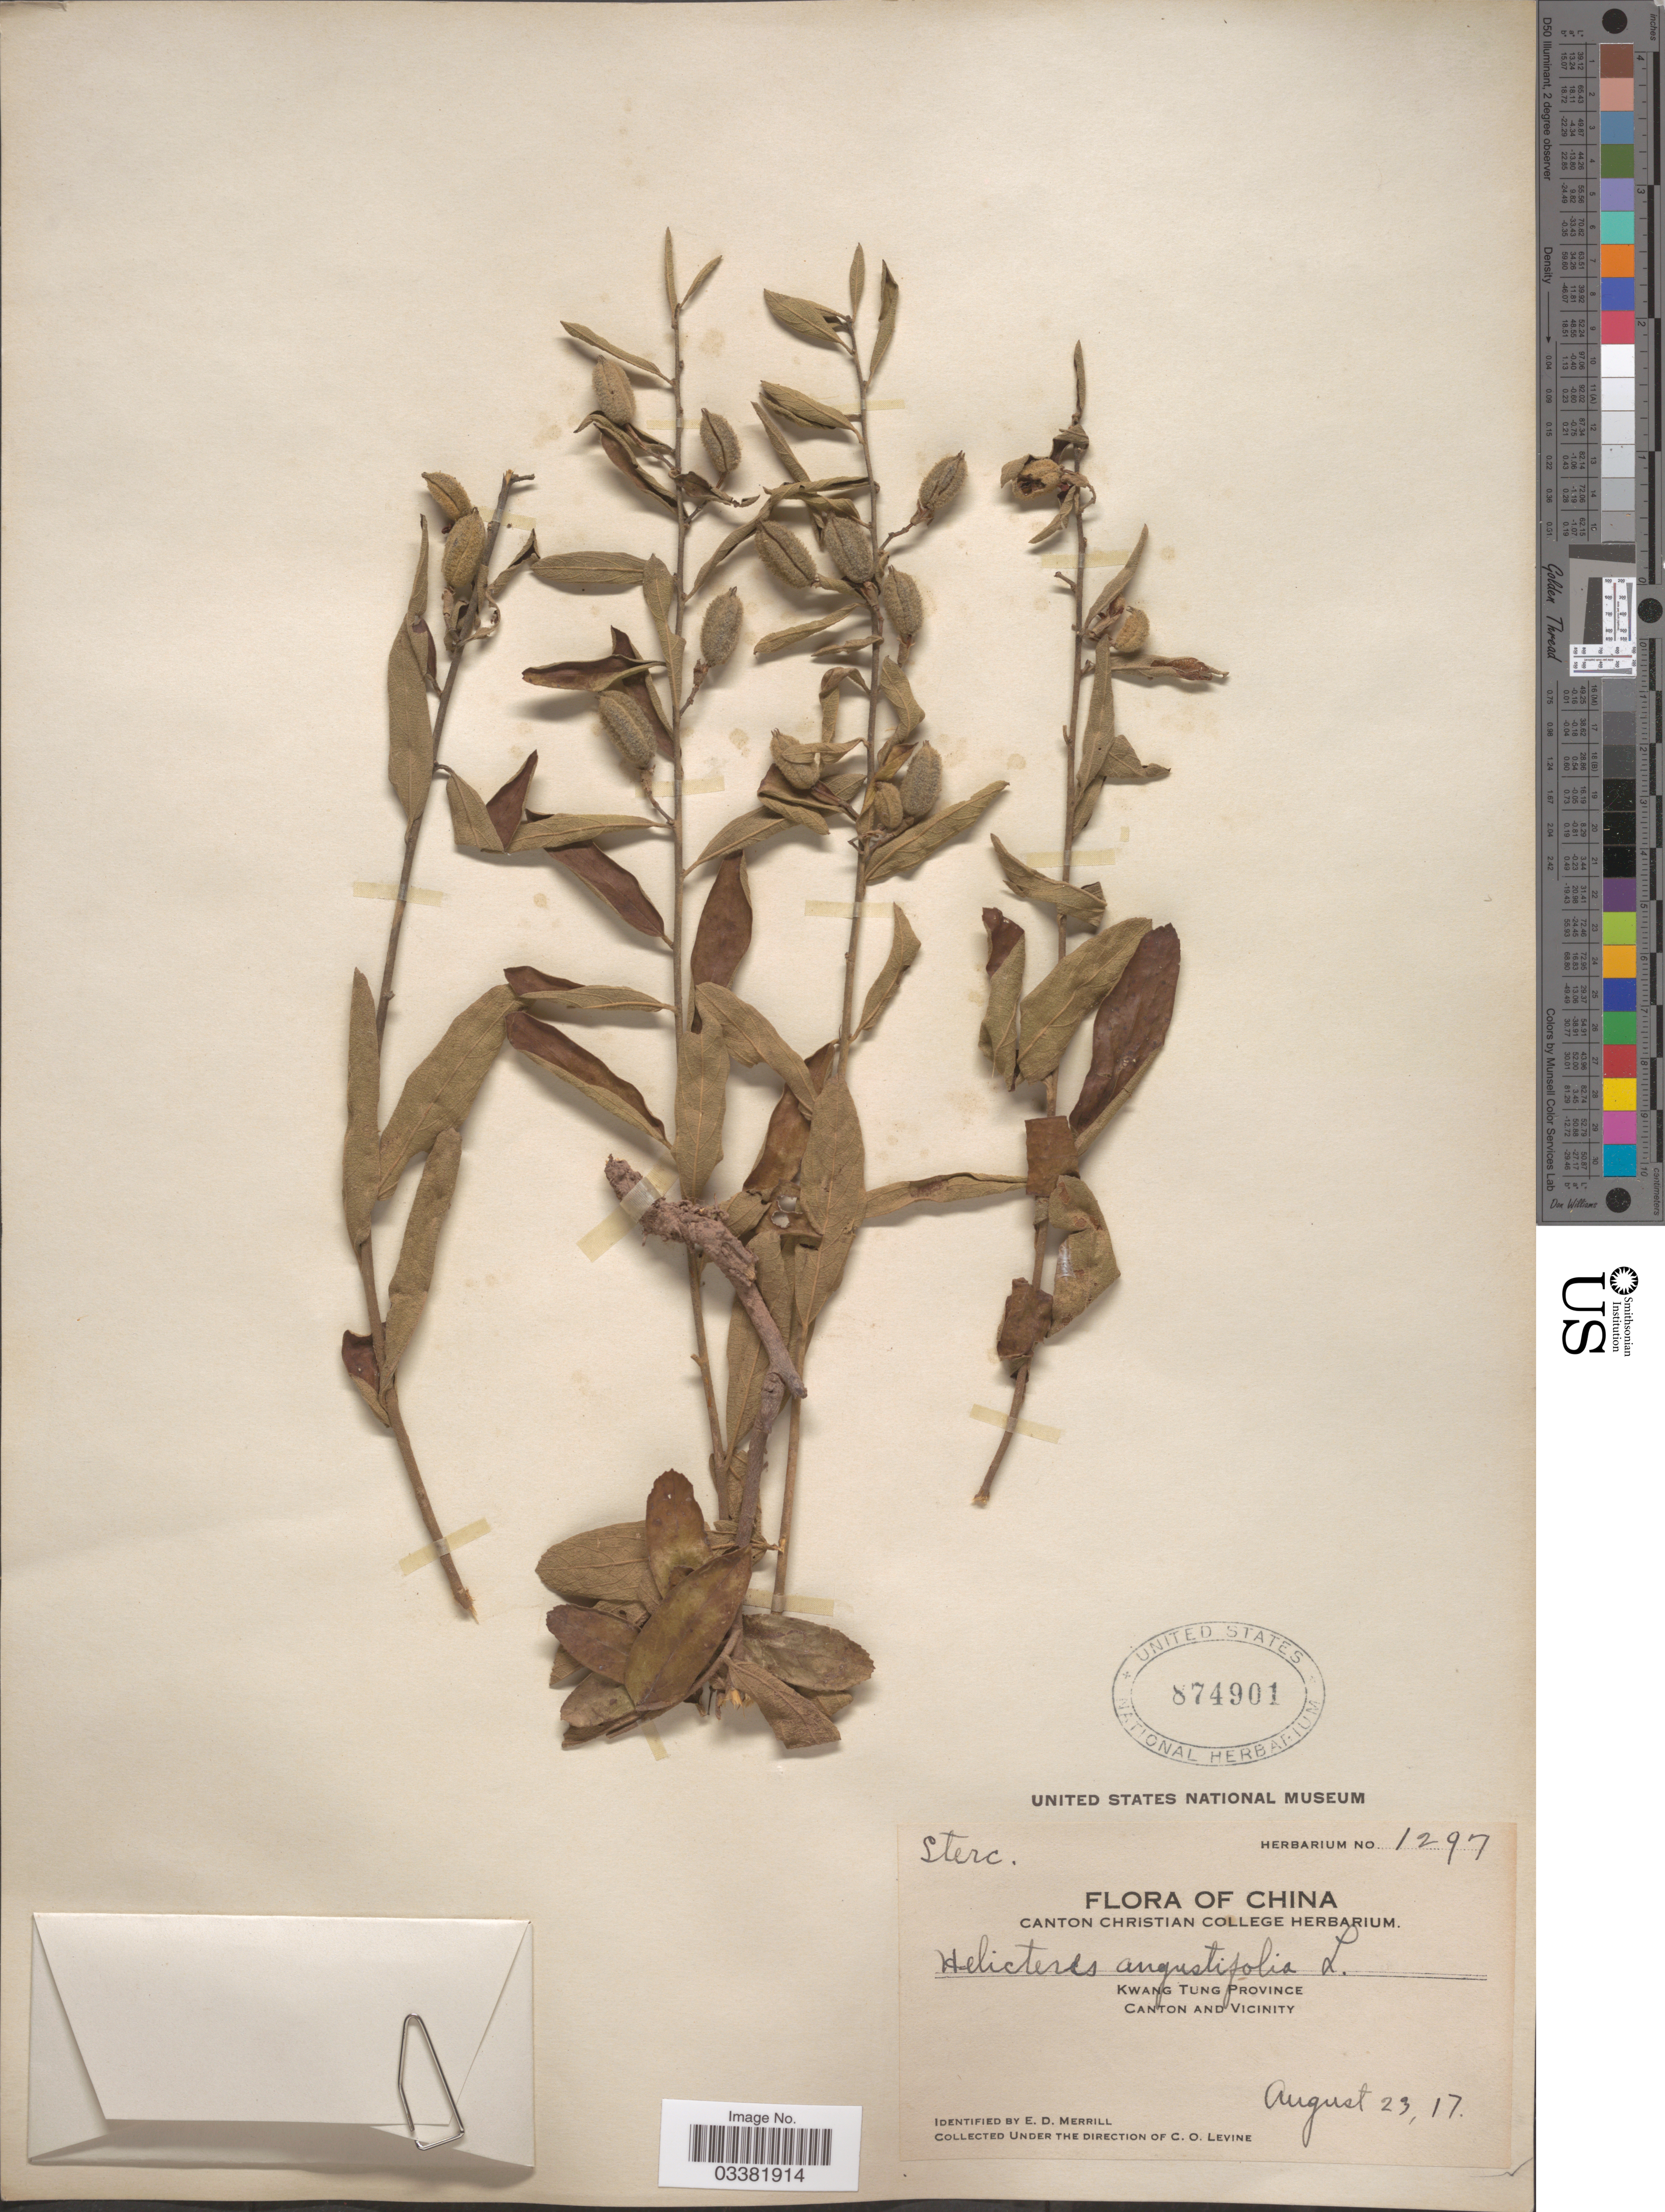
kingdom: Plantae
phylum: Tracheophyta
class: Magnoliopsida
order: Malvales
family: Malvaceae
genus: Helicteres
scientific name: Helicteres angustifolia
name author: L.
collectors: C. O. Levine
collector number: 1297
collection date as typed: Transcribed d/m/y: 23/8/17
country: China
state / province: Guangdong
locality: Kwang Tung Province, Canton and Vicinity.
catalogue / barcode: US 874901